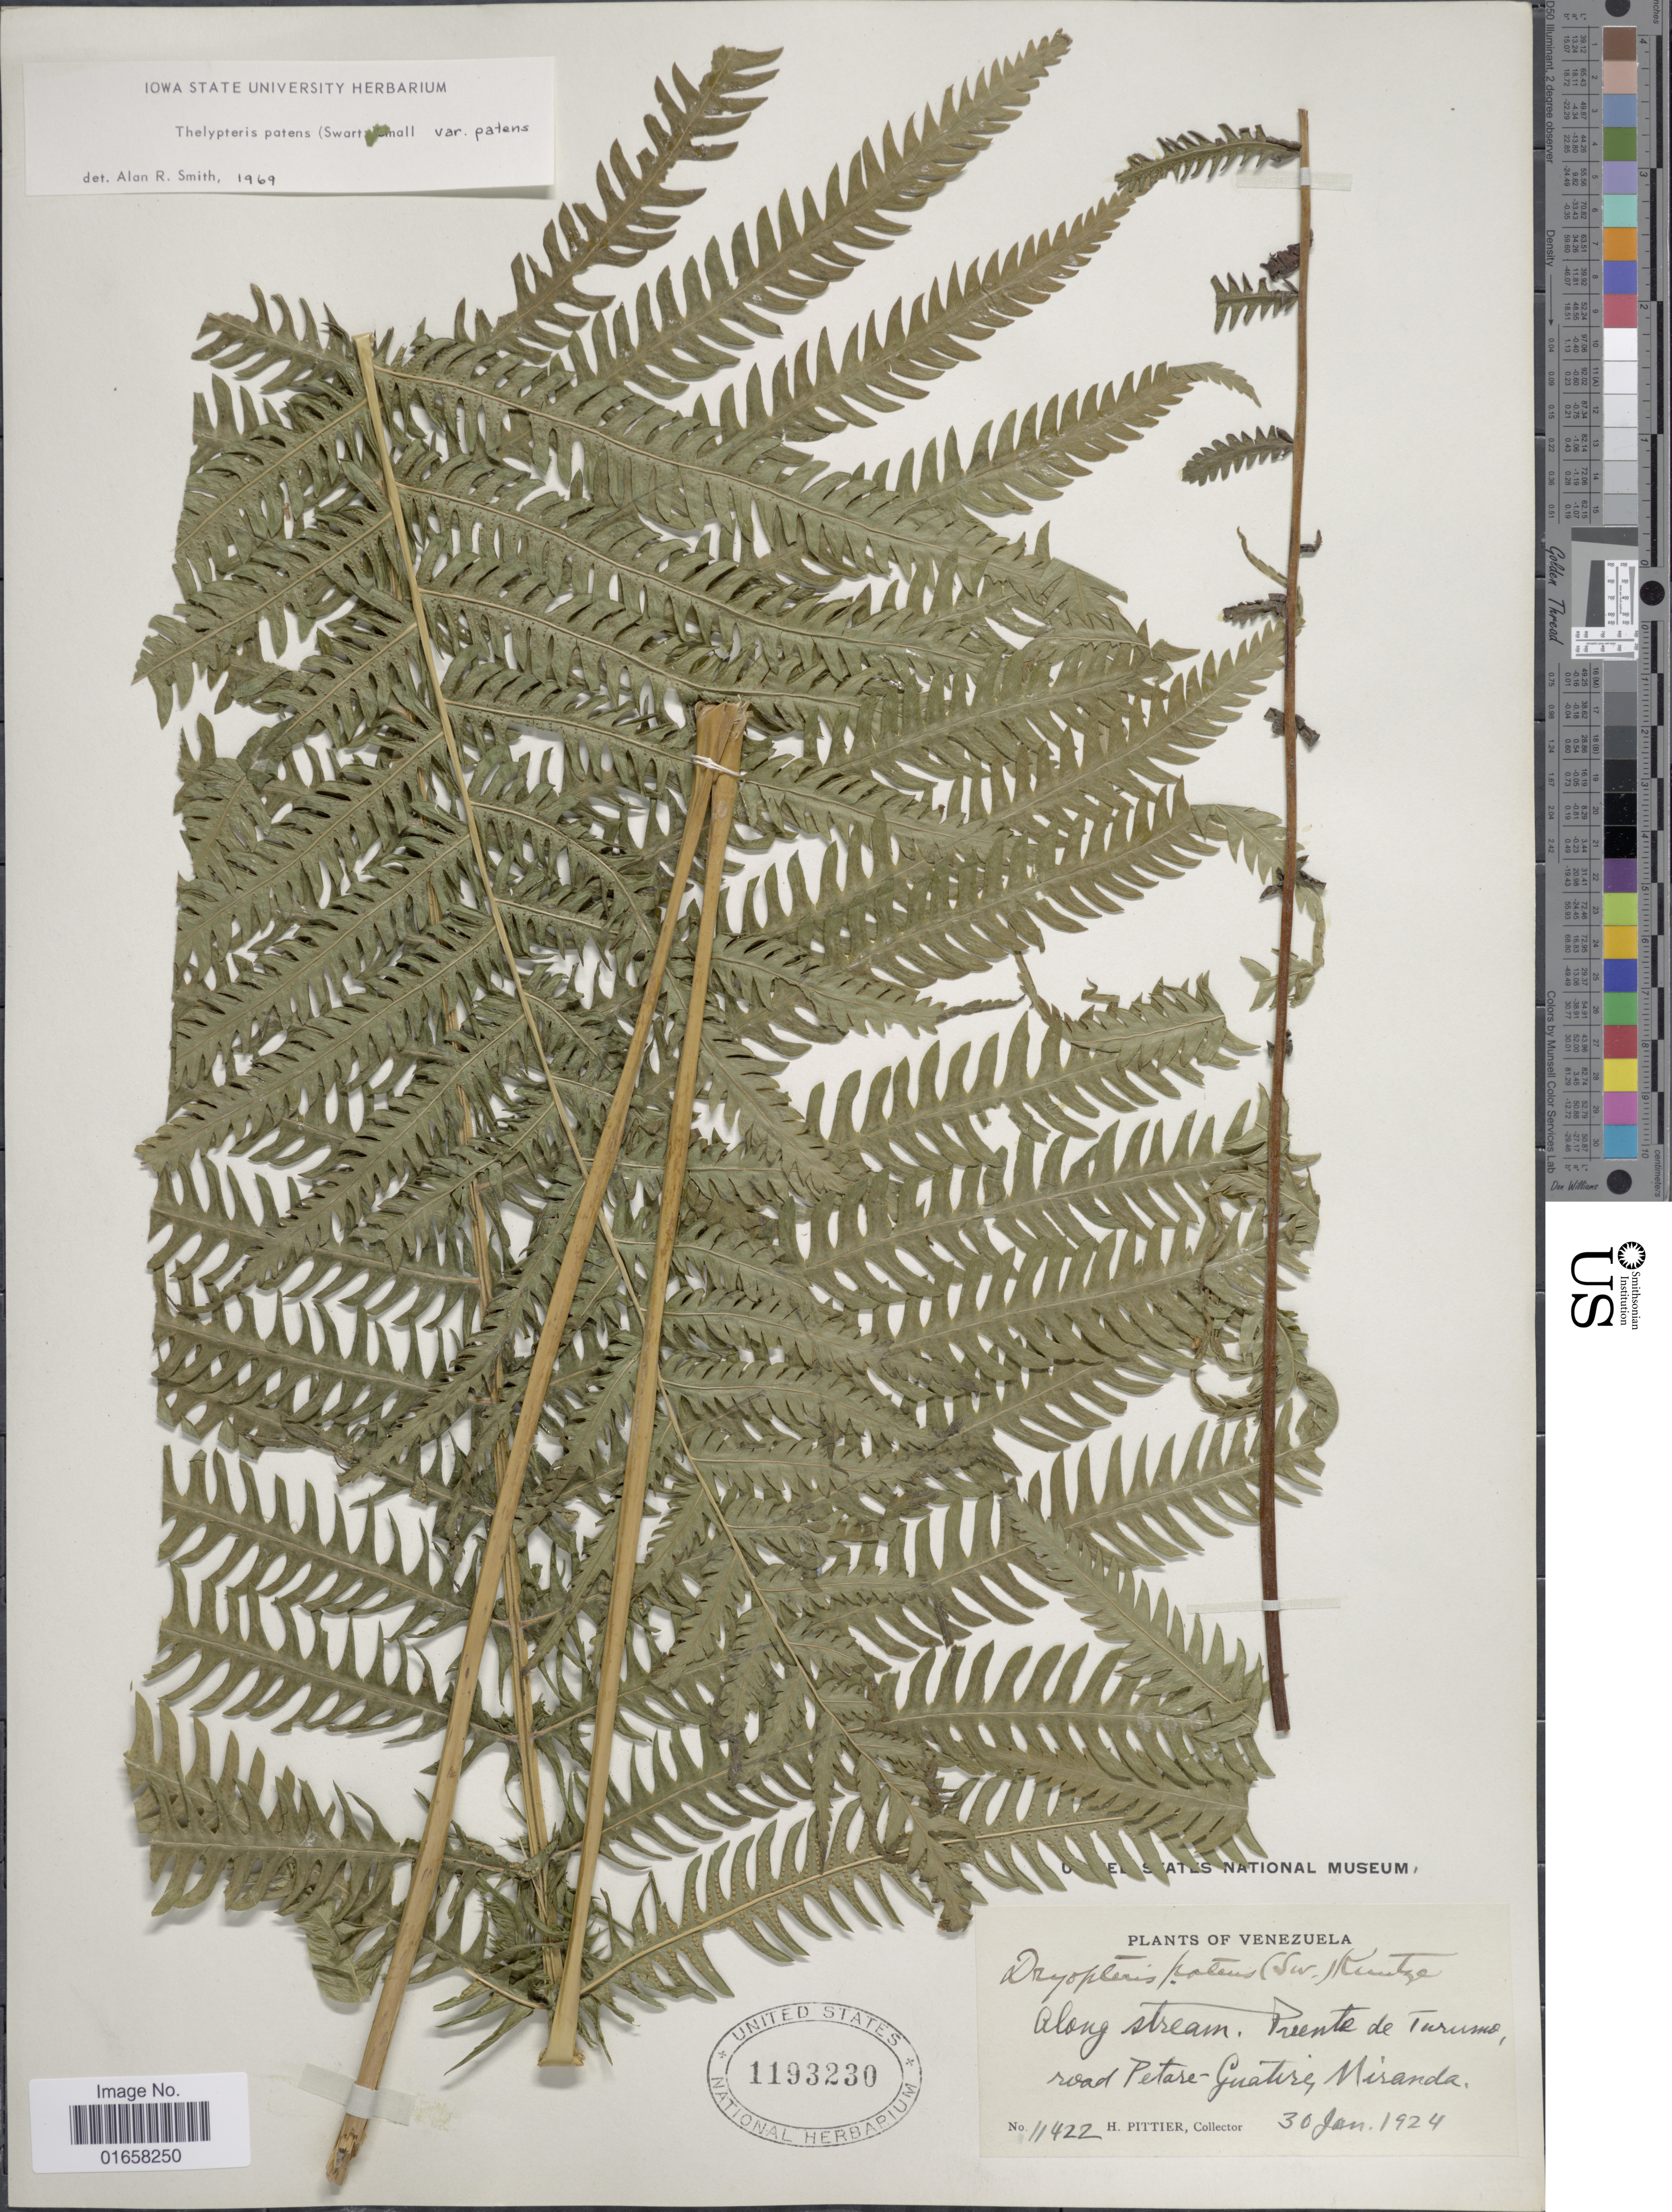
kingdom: Plantae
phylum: Tracheophyta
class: Polypodiopsida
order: Polypodiales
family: Thelypteridaceae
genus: Christella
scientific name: Christella patens var. patens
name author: (Sw.) Holttum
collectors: H. F. Pittier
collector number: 11422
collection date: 1924-01-30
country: Venezuela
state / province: Miranda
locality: Along stream, Puente de Turumo, road Petare-Guatire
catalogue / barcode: US 1193230